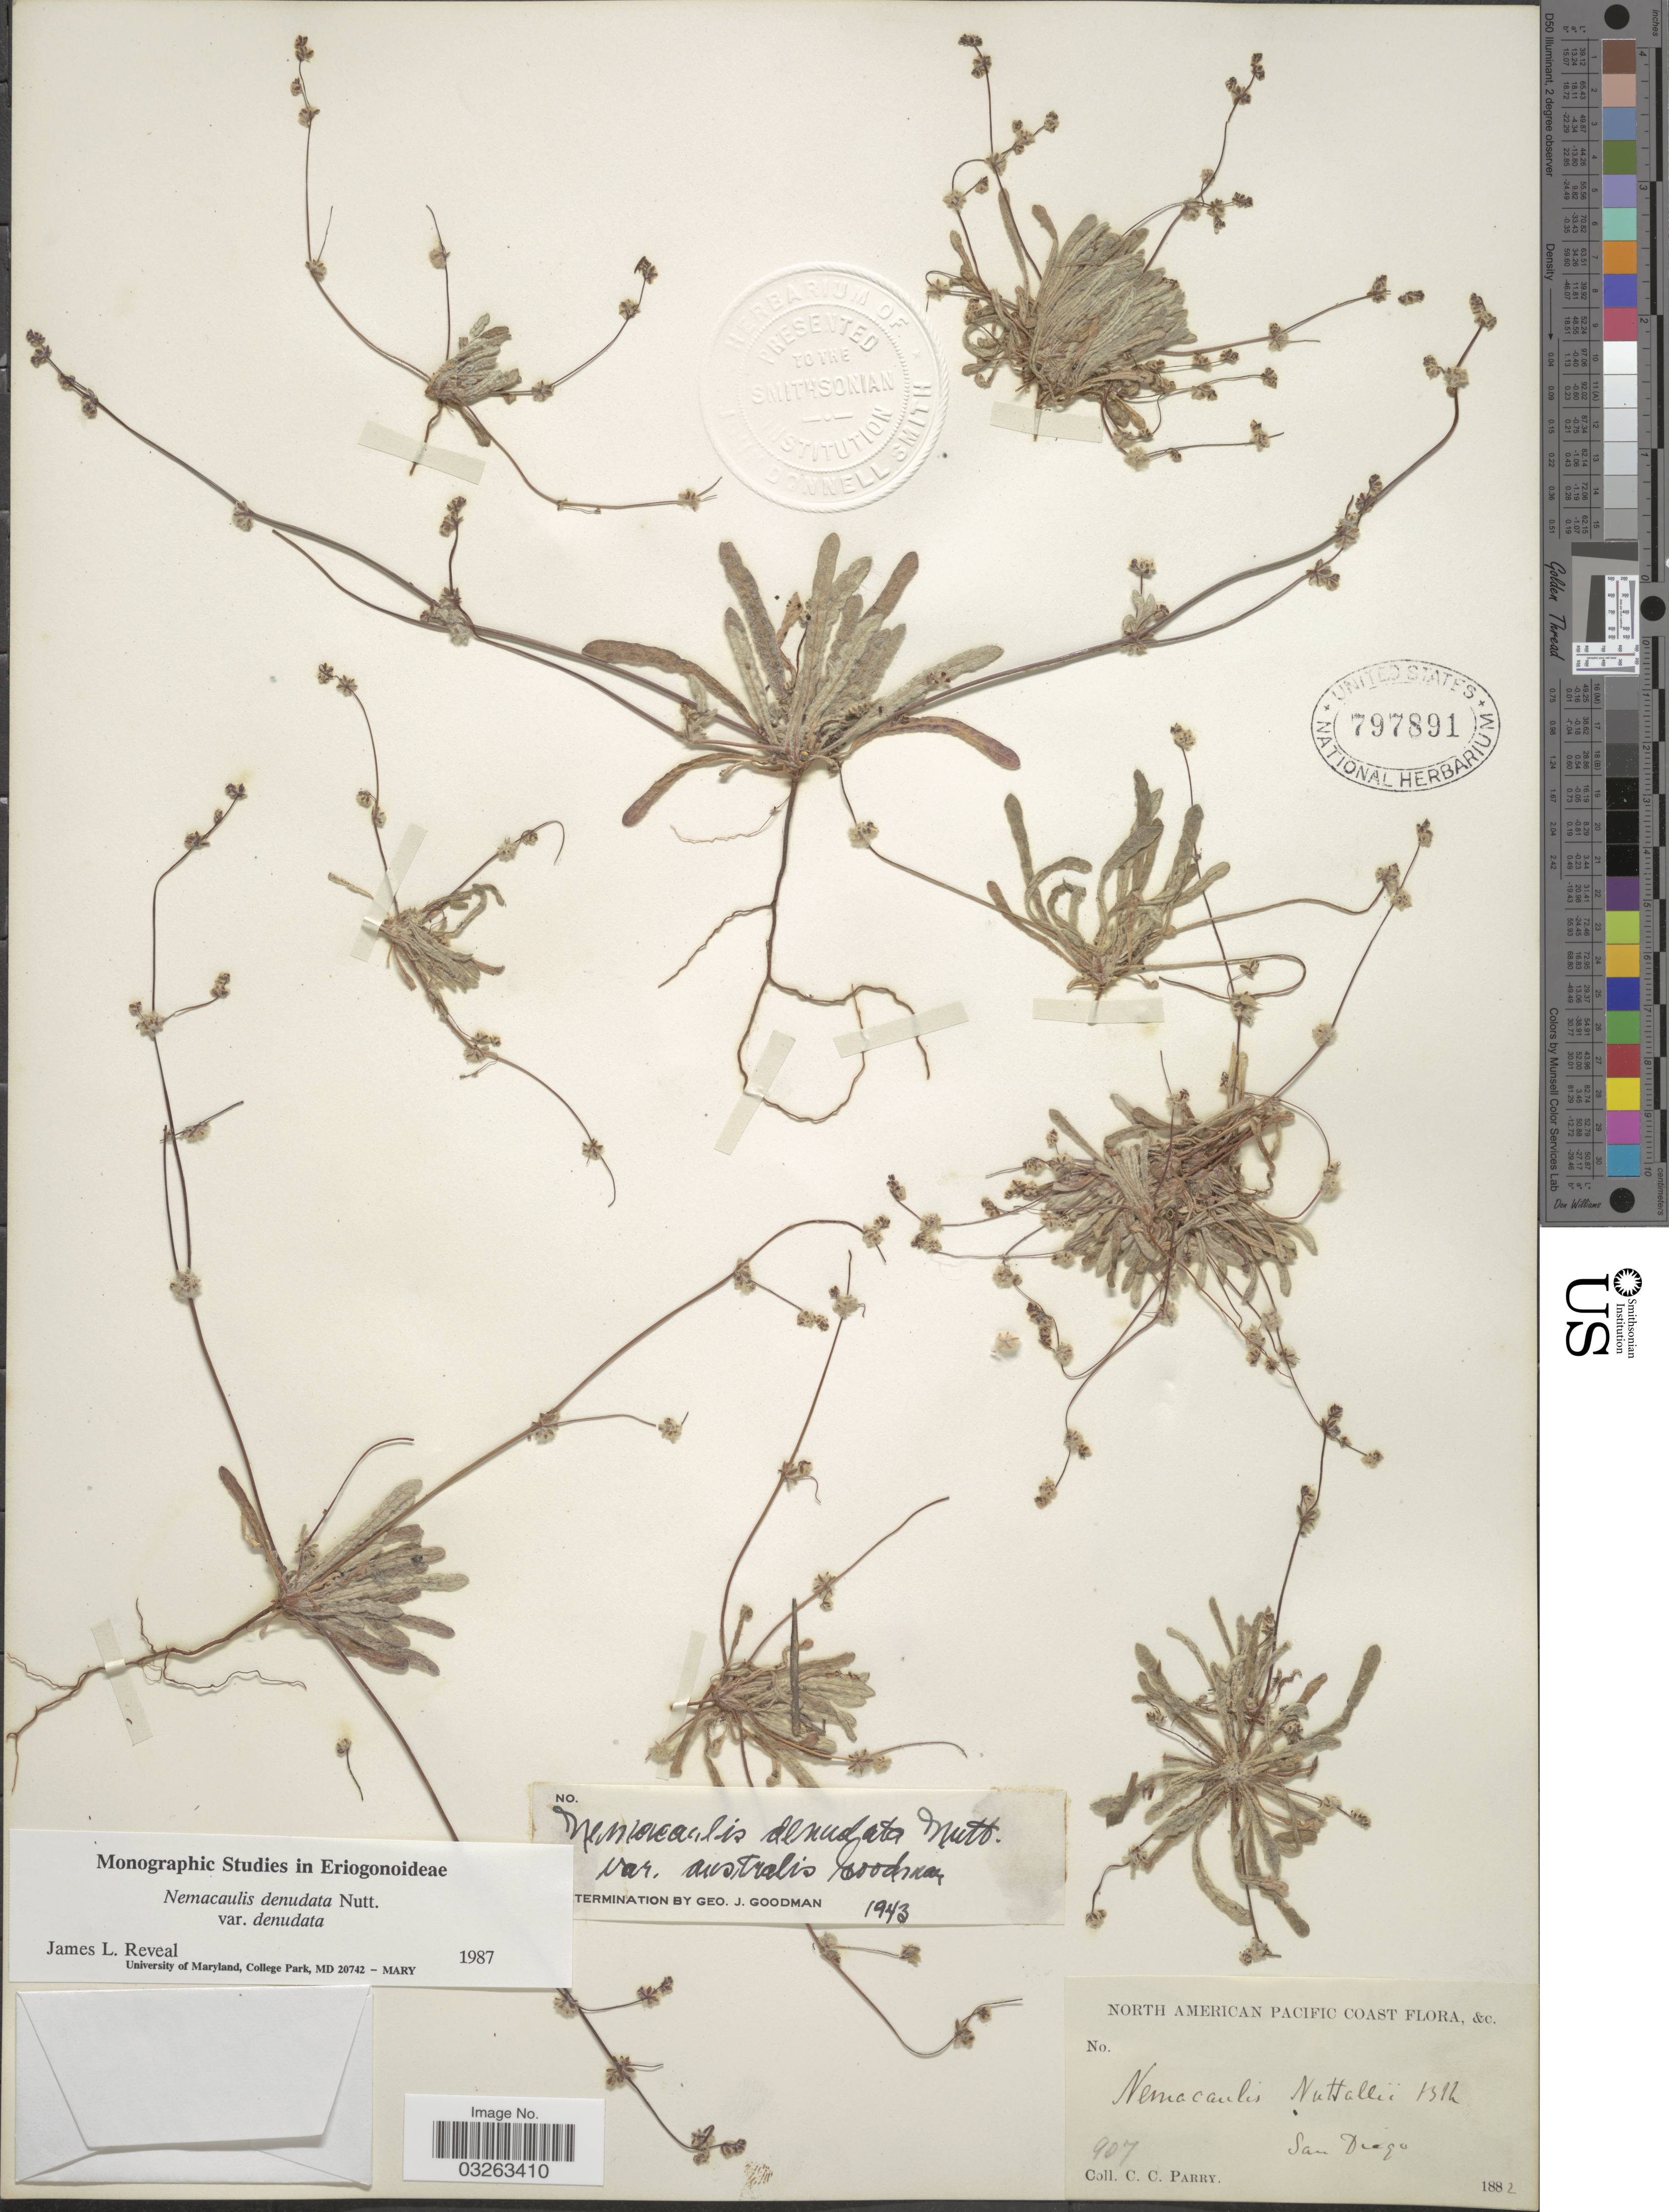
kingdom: Plantae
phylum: Tracheophyta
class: Magnoliopsida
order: Caryophyllales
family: Polygonaceae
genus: Nemacaulis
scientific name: Nemacaulis denudata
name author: Nutt.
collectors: C. C. Parry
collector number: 907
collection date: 1882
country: United States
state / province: California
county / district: San Diego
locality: North American Pacific Coast. San Diego.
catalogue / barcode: US 797891